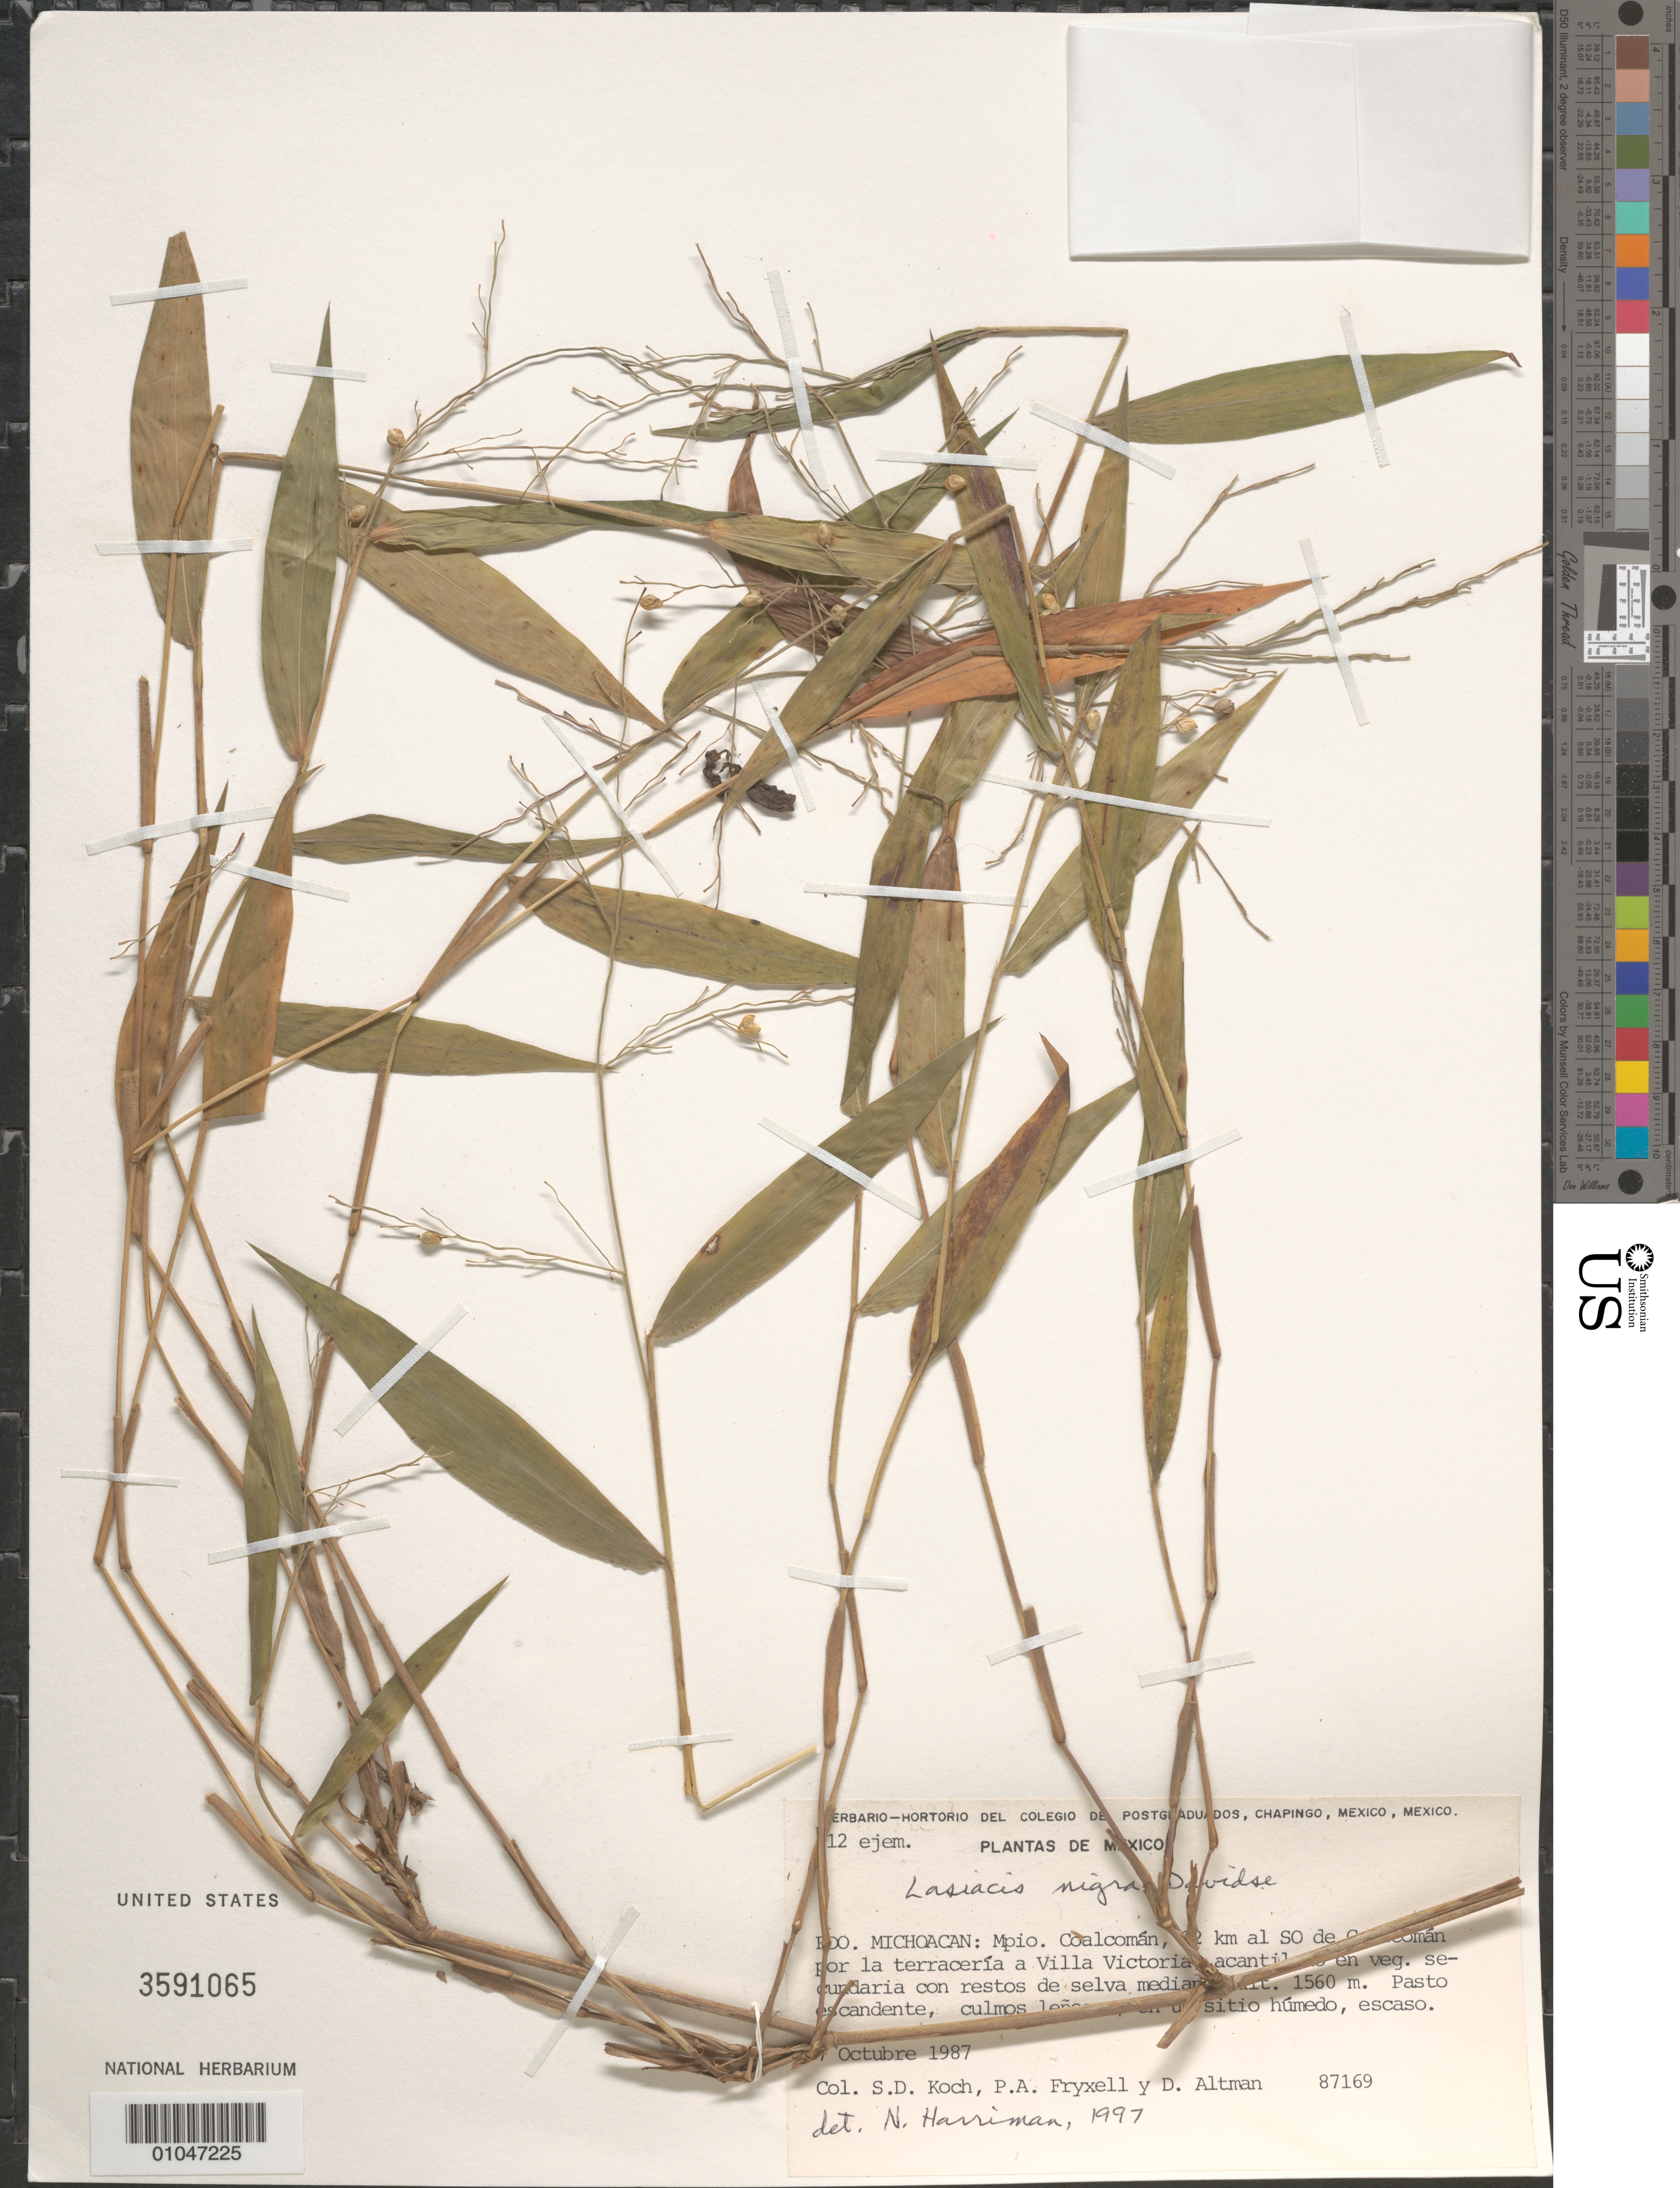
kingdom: Plantae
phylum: Tracheophyta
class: Liliopsida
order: Poales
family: Poaceae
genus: Lasiacis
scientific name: Lasiacis nigra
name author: Davidse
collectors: S. D. Koch, P. A. Fryxell & D. Altman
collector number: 87169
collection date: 1987-10-07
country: Mexico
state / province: Michoacán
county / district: Coalcomán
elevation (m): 1560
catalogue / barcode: US 3591065